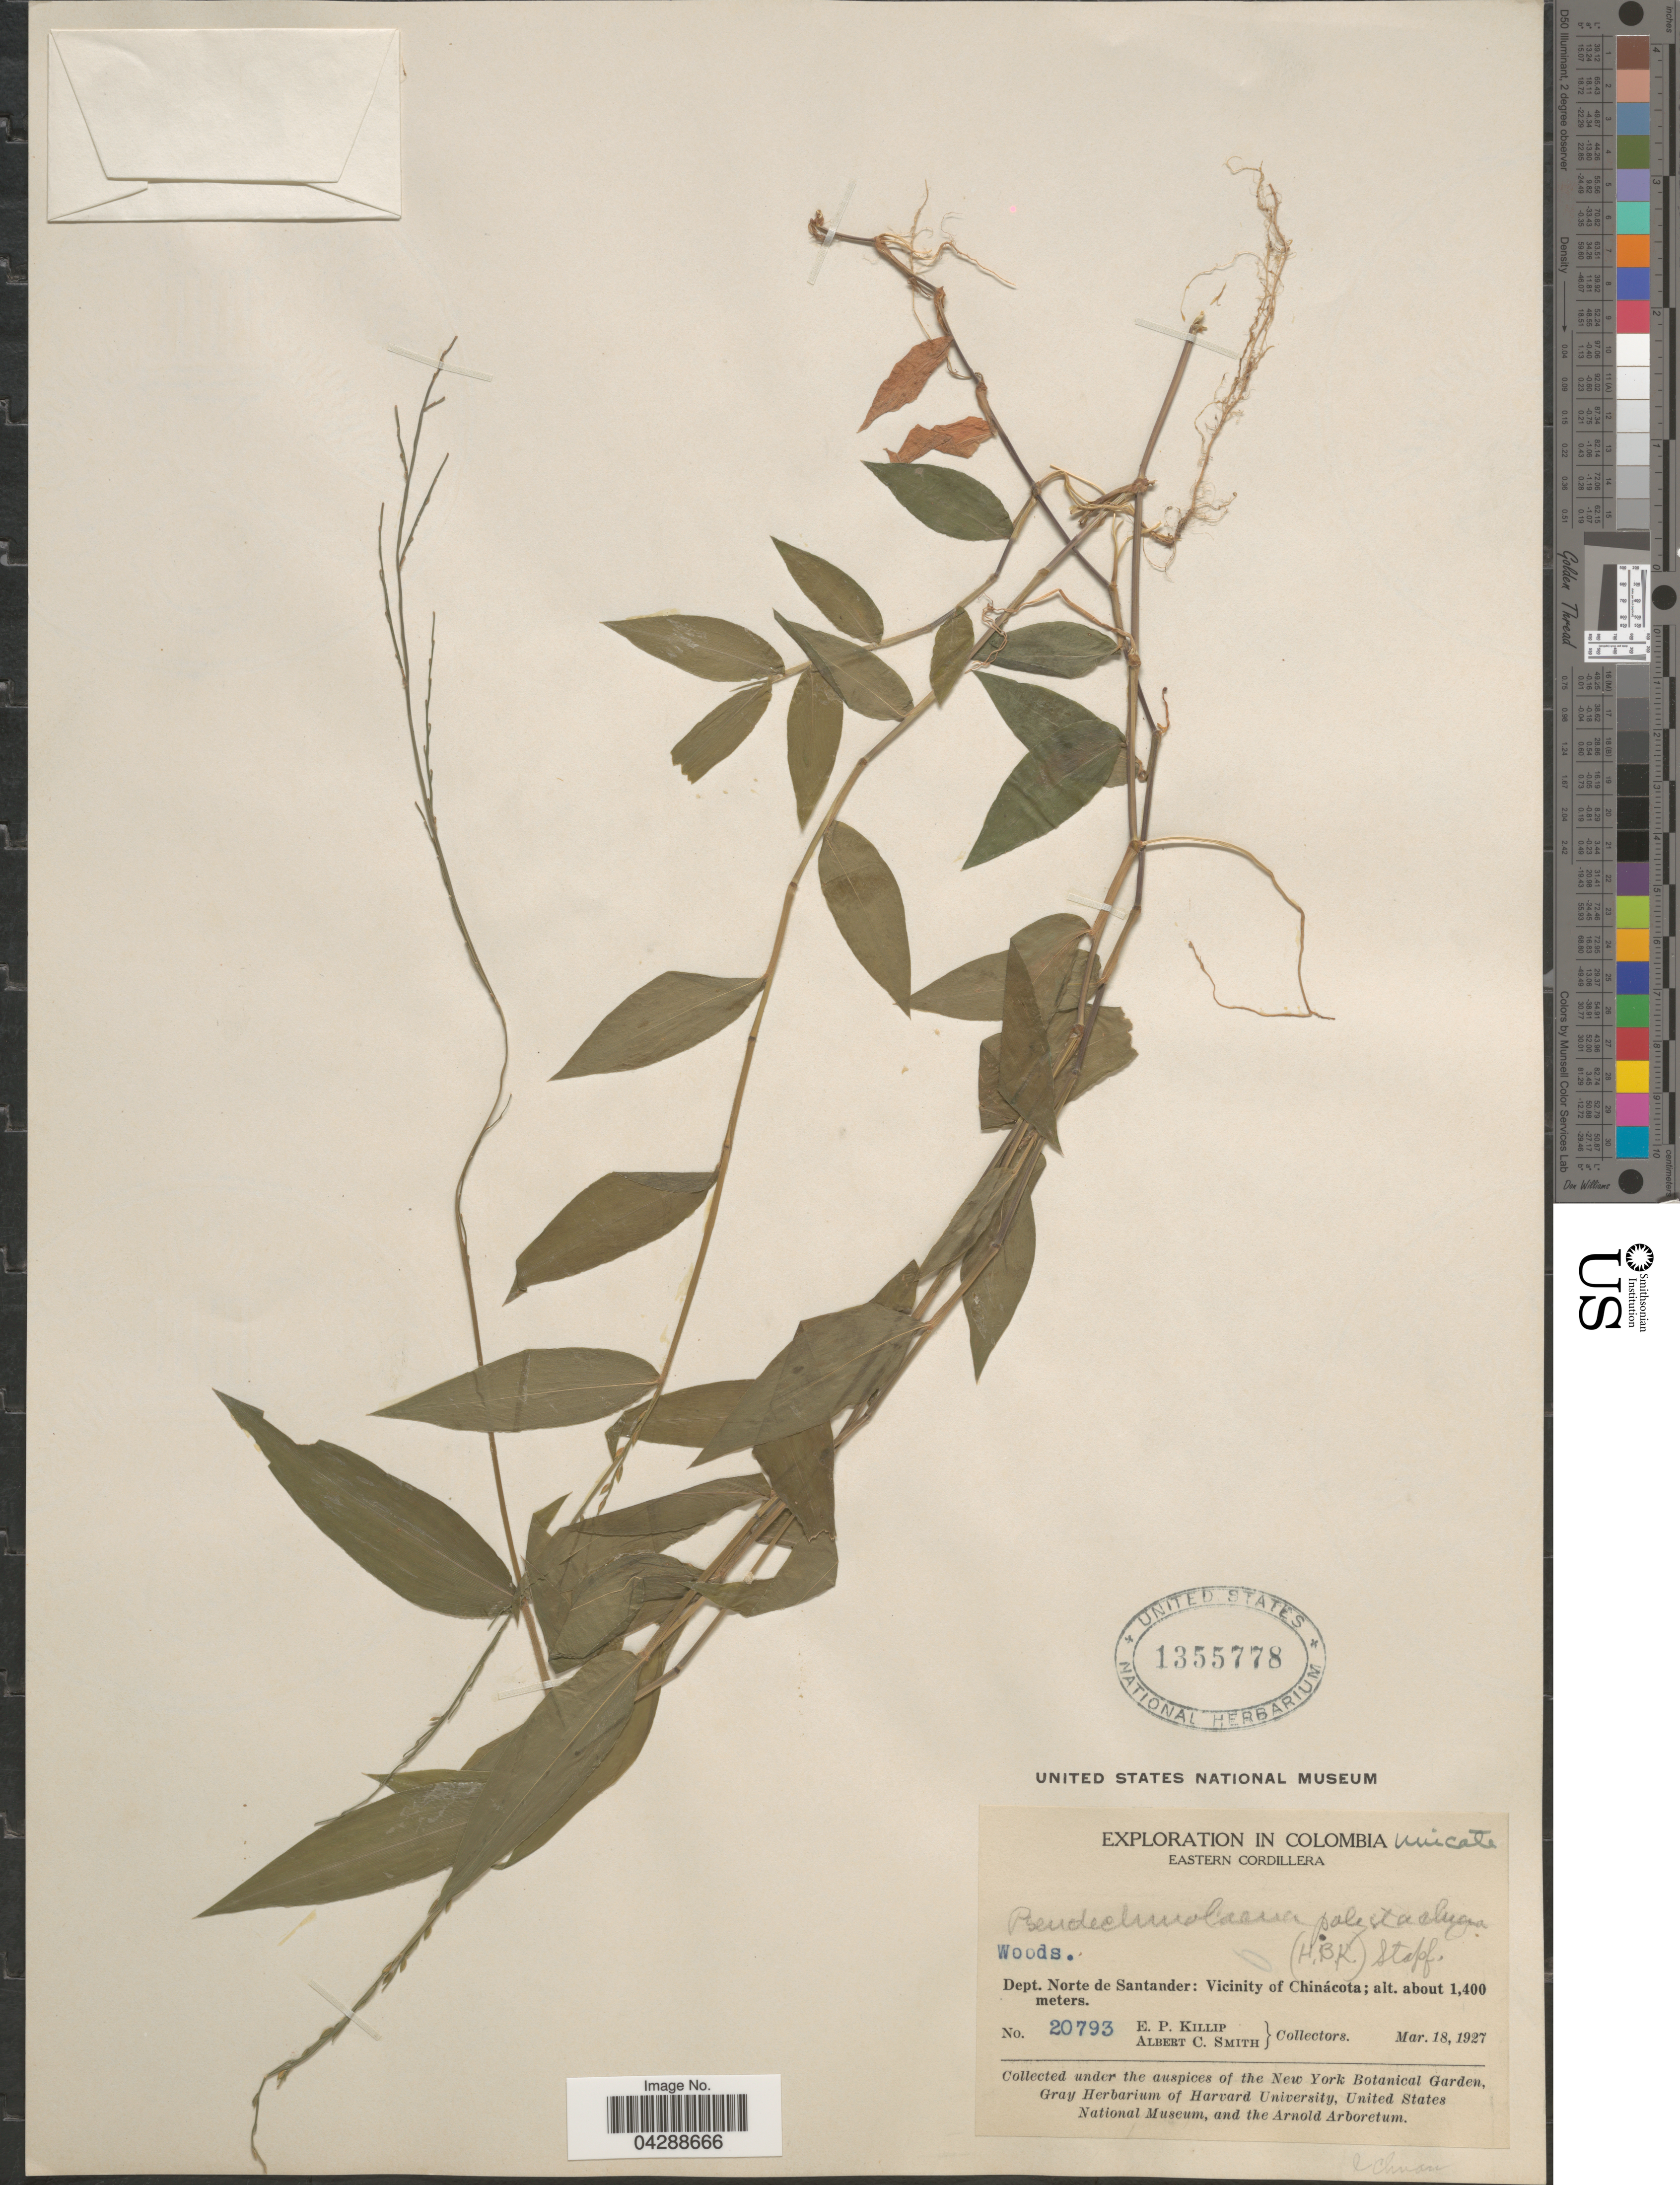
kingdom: Plantae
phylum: Tracheophyta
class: Liliopsida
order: Poales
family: Poaceae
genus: Pseudechinolaena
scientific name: Pseudechinolaena polystachya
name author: (Kunth) Stapf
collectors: E. P. Killip & A. C. Smith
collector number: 20793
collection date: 1927-03-18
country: Colombia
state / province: Norte de Santander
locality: Exploration in Colombia. Eastern Cordillera. Dept. Norte de Santander: Vicinity of Chinácote.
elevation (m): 1400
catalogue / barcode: US 1355778